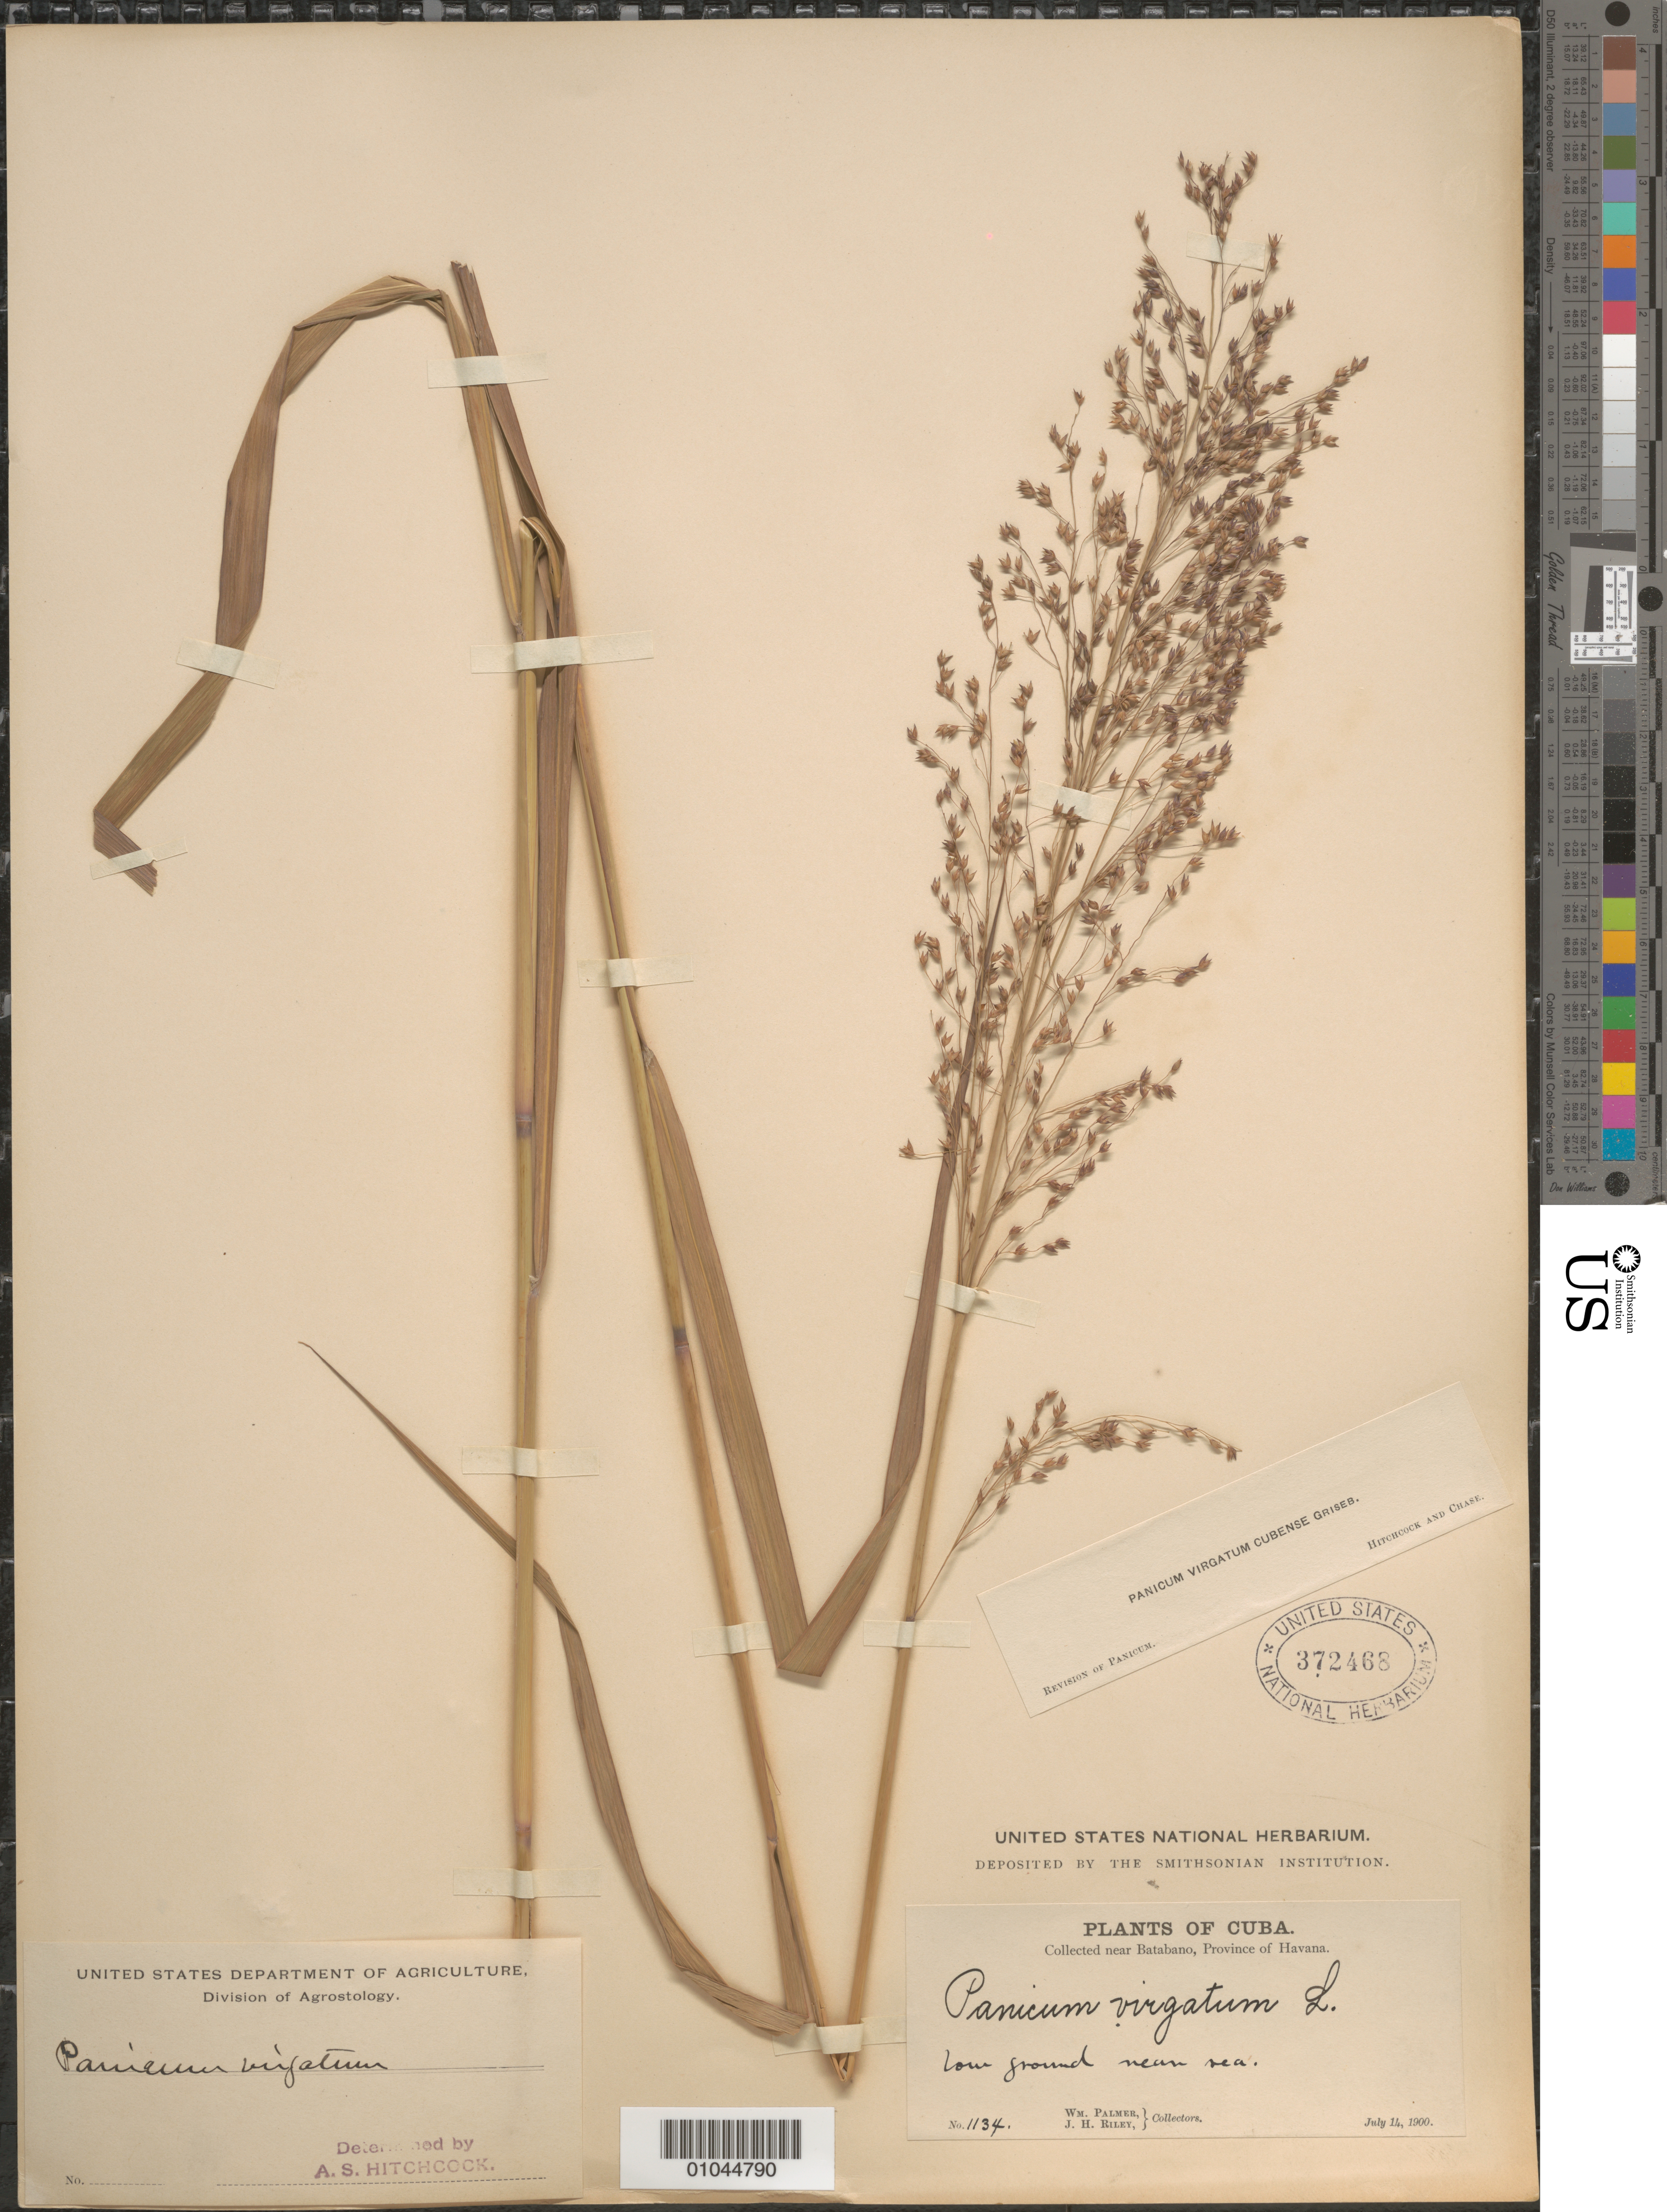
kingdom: Plantae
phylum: Tracheophyta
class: Liliopsida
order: Poales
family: Poaceae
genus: Panicum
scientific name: Panicum virgatum var. cubense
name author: Griseb.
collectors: W. Palmer & J. H. Riley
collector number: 1134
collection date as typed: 14 Jul 1900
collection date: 1900-07-14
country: Cuba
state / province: La Habana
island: Cuba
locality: Batabanó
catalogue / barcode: US 372468